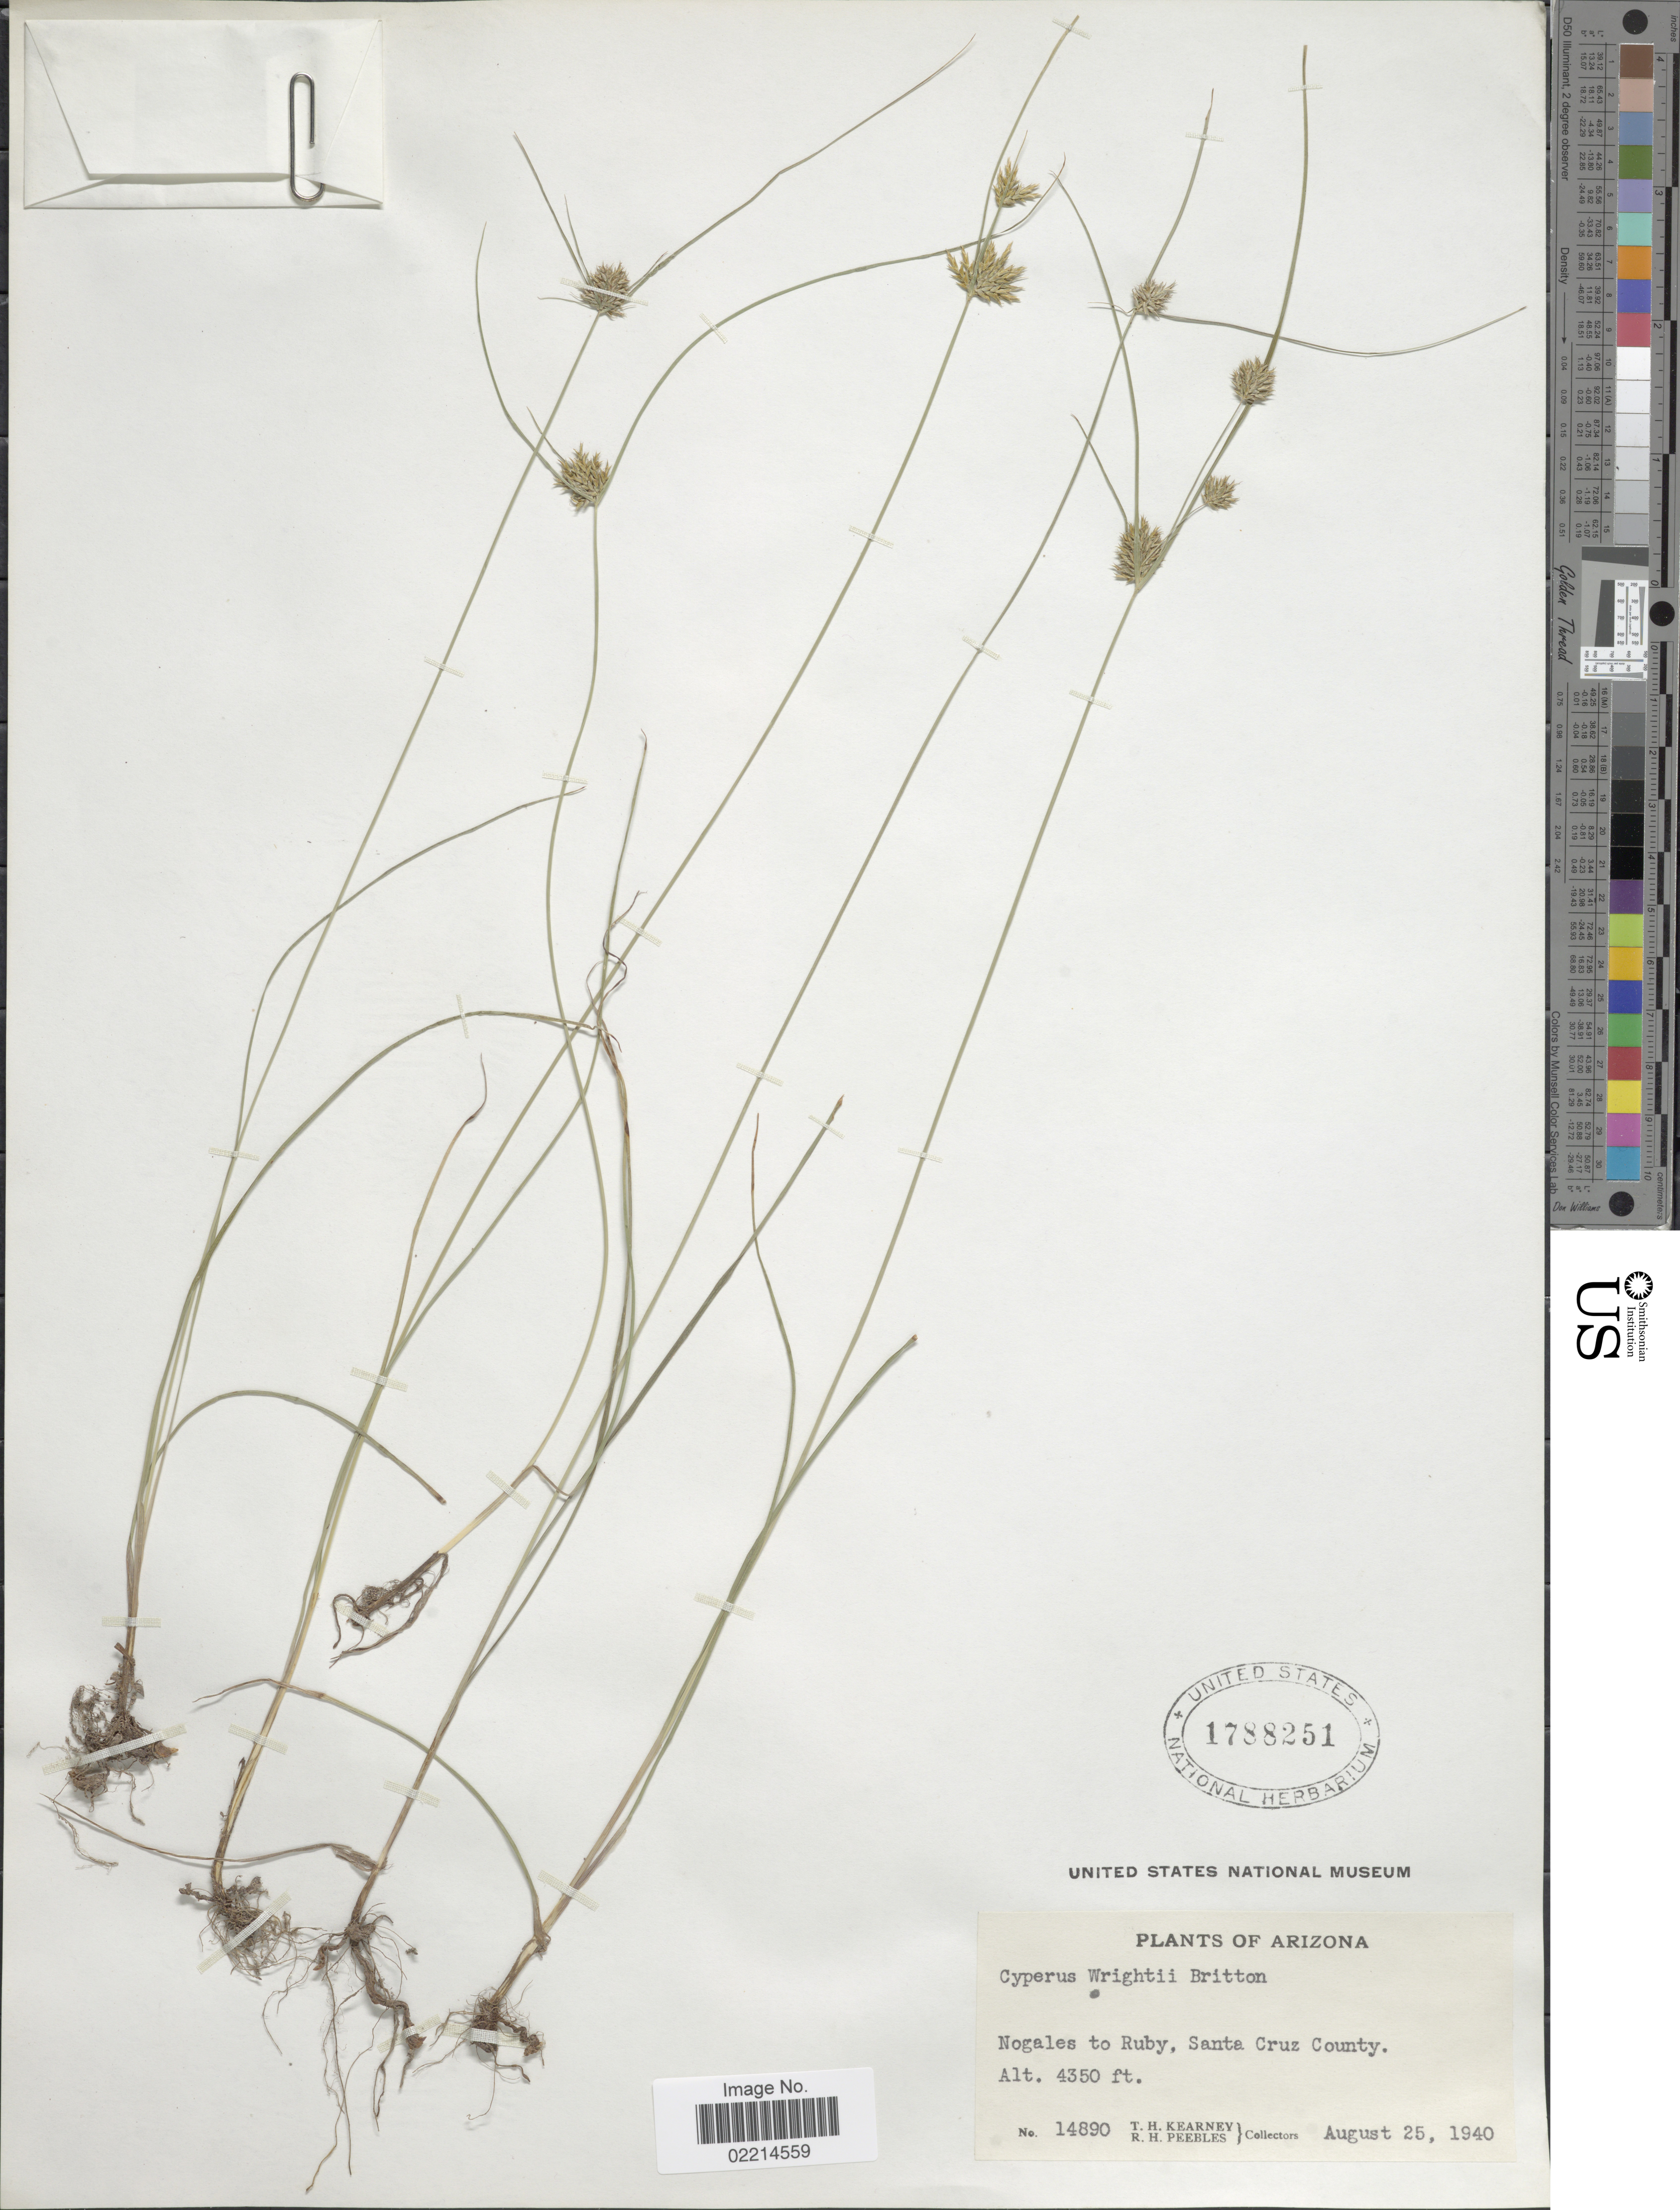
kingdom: Plantae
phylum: Tracheophyta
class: Liliopsida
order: Poales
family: Cyperaceae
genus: Cyperus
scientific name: Cyperus dipsaceus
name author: Liebm.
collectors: T. H. Kearney & R. H. Peebles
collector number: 14890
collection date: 1940-08-25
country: United States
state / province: Arizona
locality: Nogales to Ruby, Santa Cruz County.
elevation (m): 1326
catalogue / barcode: US 1788251